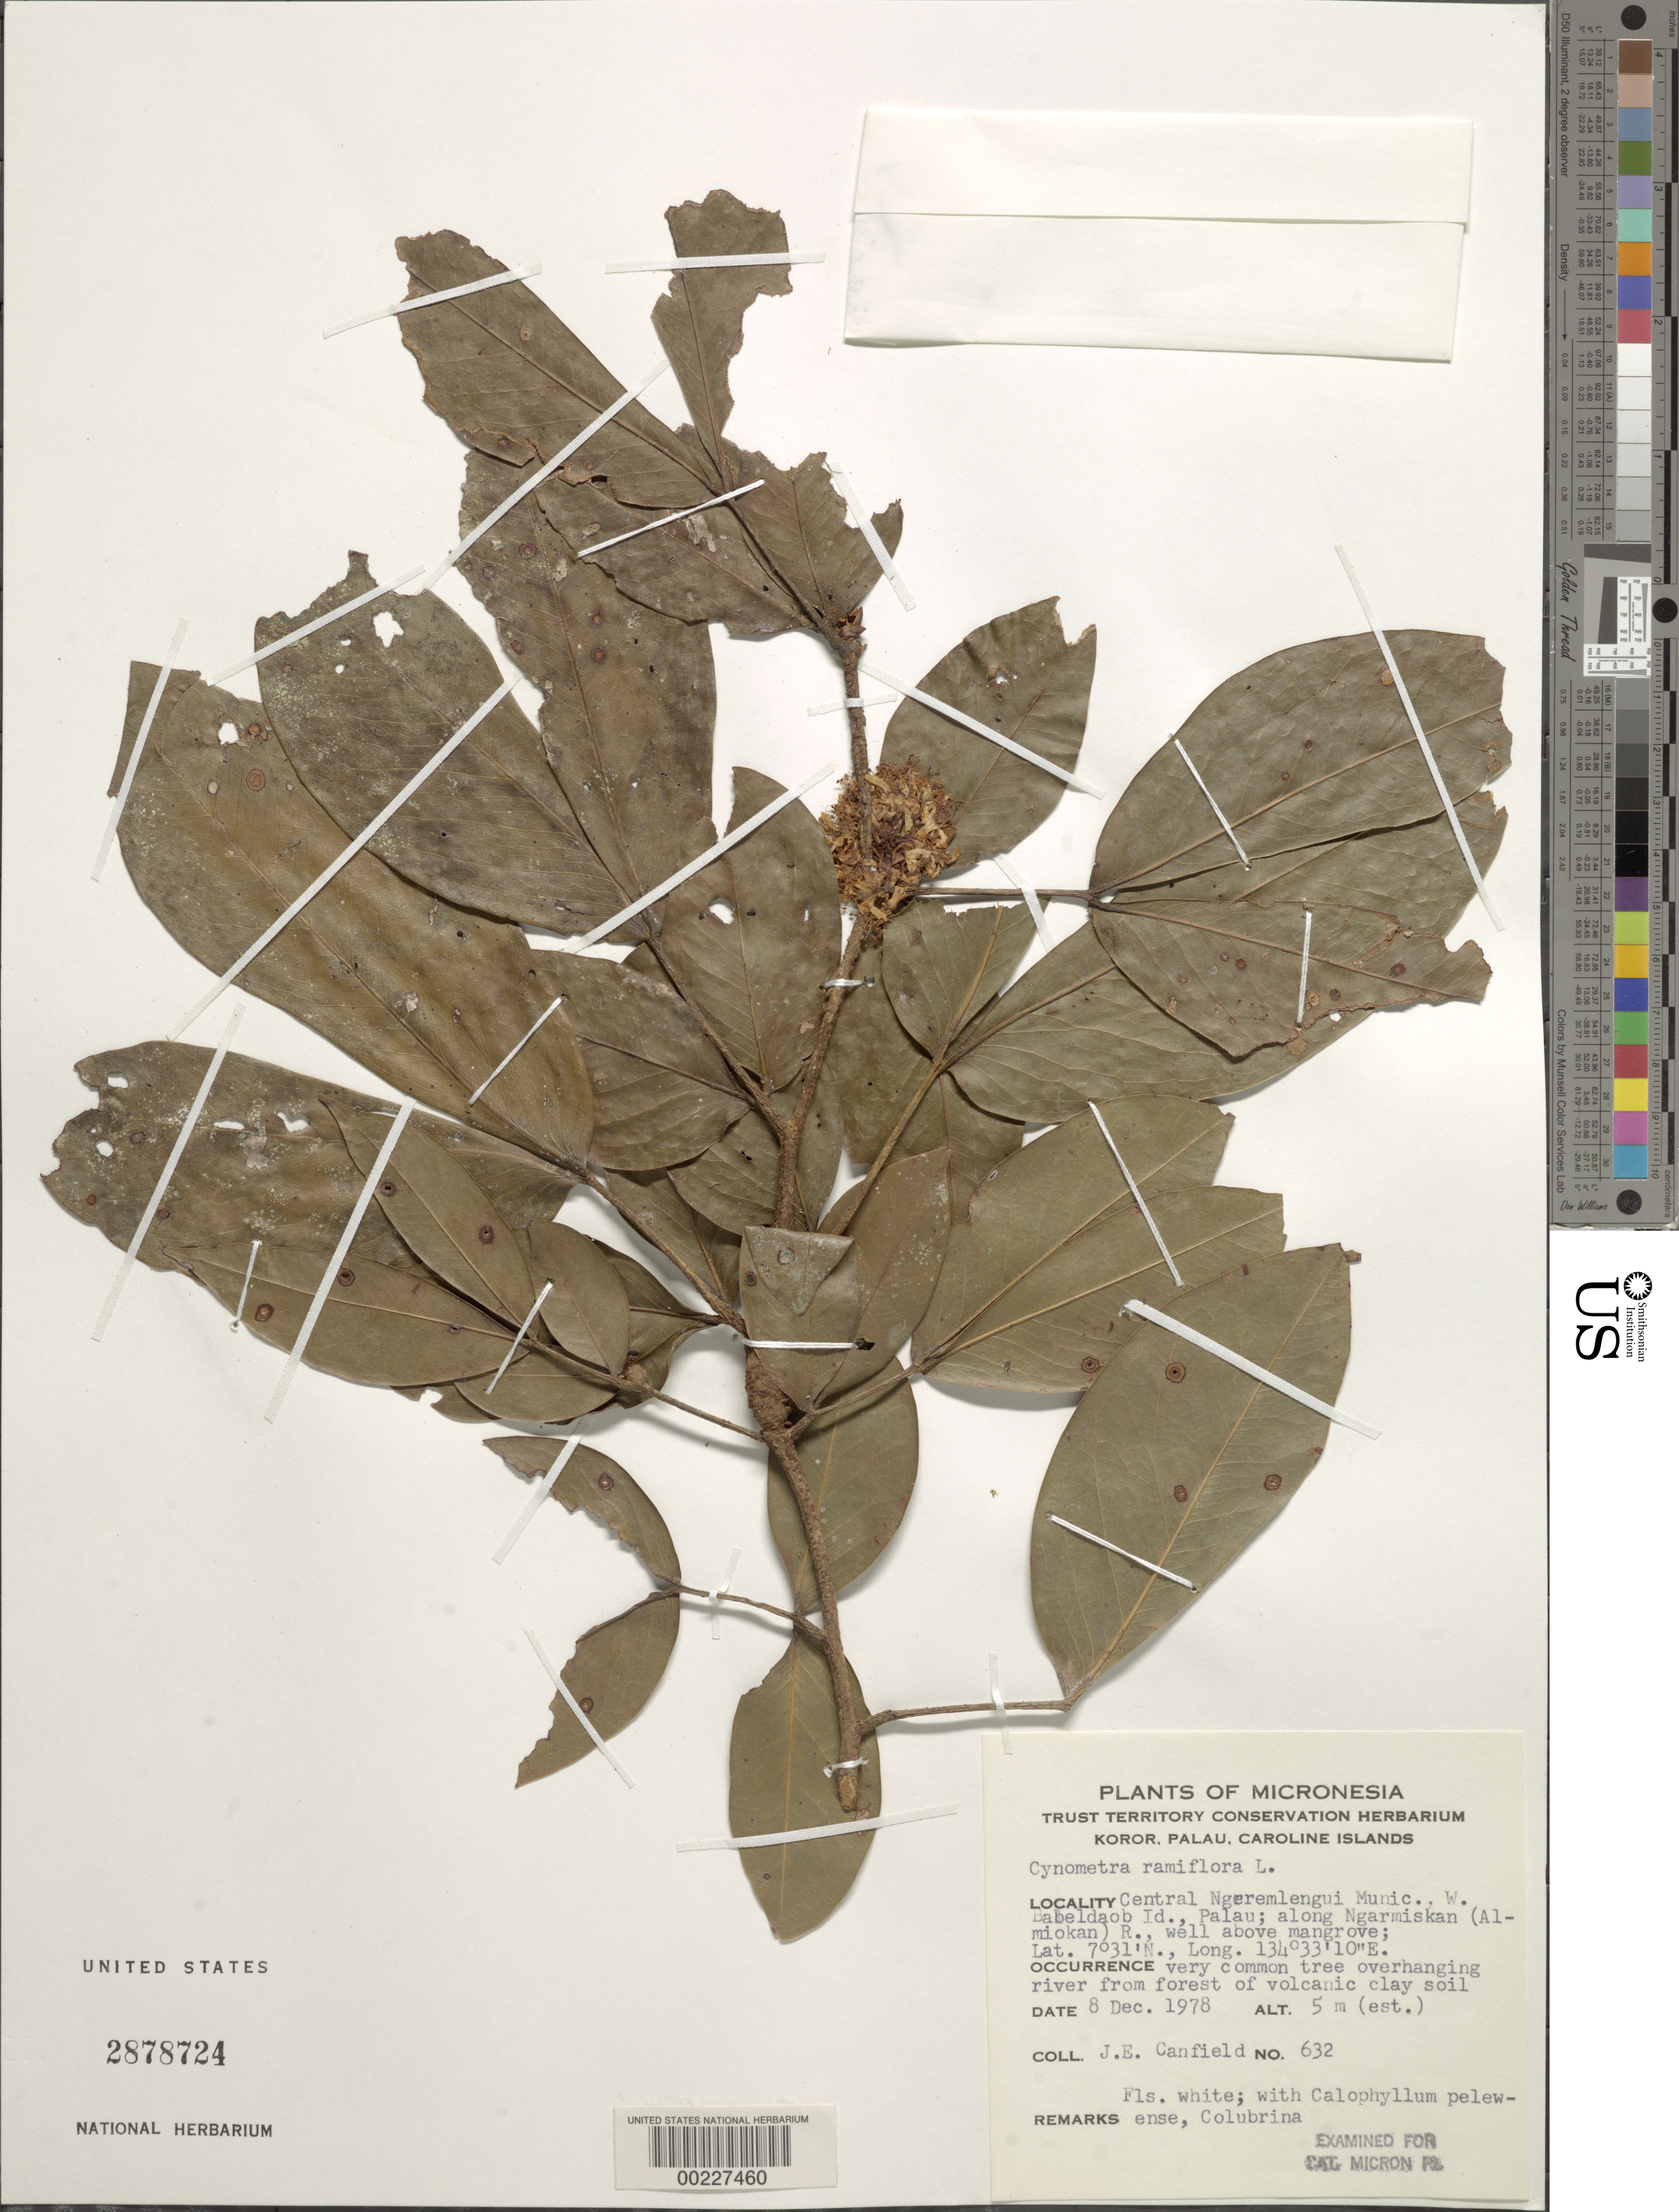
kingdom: Plantae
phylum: Tracheophyta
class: Magnoliopsida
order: Fabales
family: Fabaceae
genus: Cynometra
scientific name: Cynometra ramiflora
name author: L.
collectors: J. E. Canfield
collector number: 632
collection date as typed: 08 Dec 1978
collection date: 1978-12-08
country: Palau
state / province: Ngeremlengui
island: Babeldaob [Babelthuap]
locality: Central ngeremlengui mun., w. babelthuap i., along ngarmiskan (almiokan) r. [state and island originally recorded as koror, koror i.]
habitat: Overhanging river from forest of volcanic clay soil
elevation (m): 5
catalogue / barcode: US 2878724